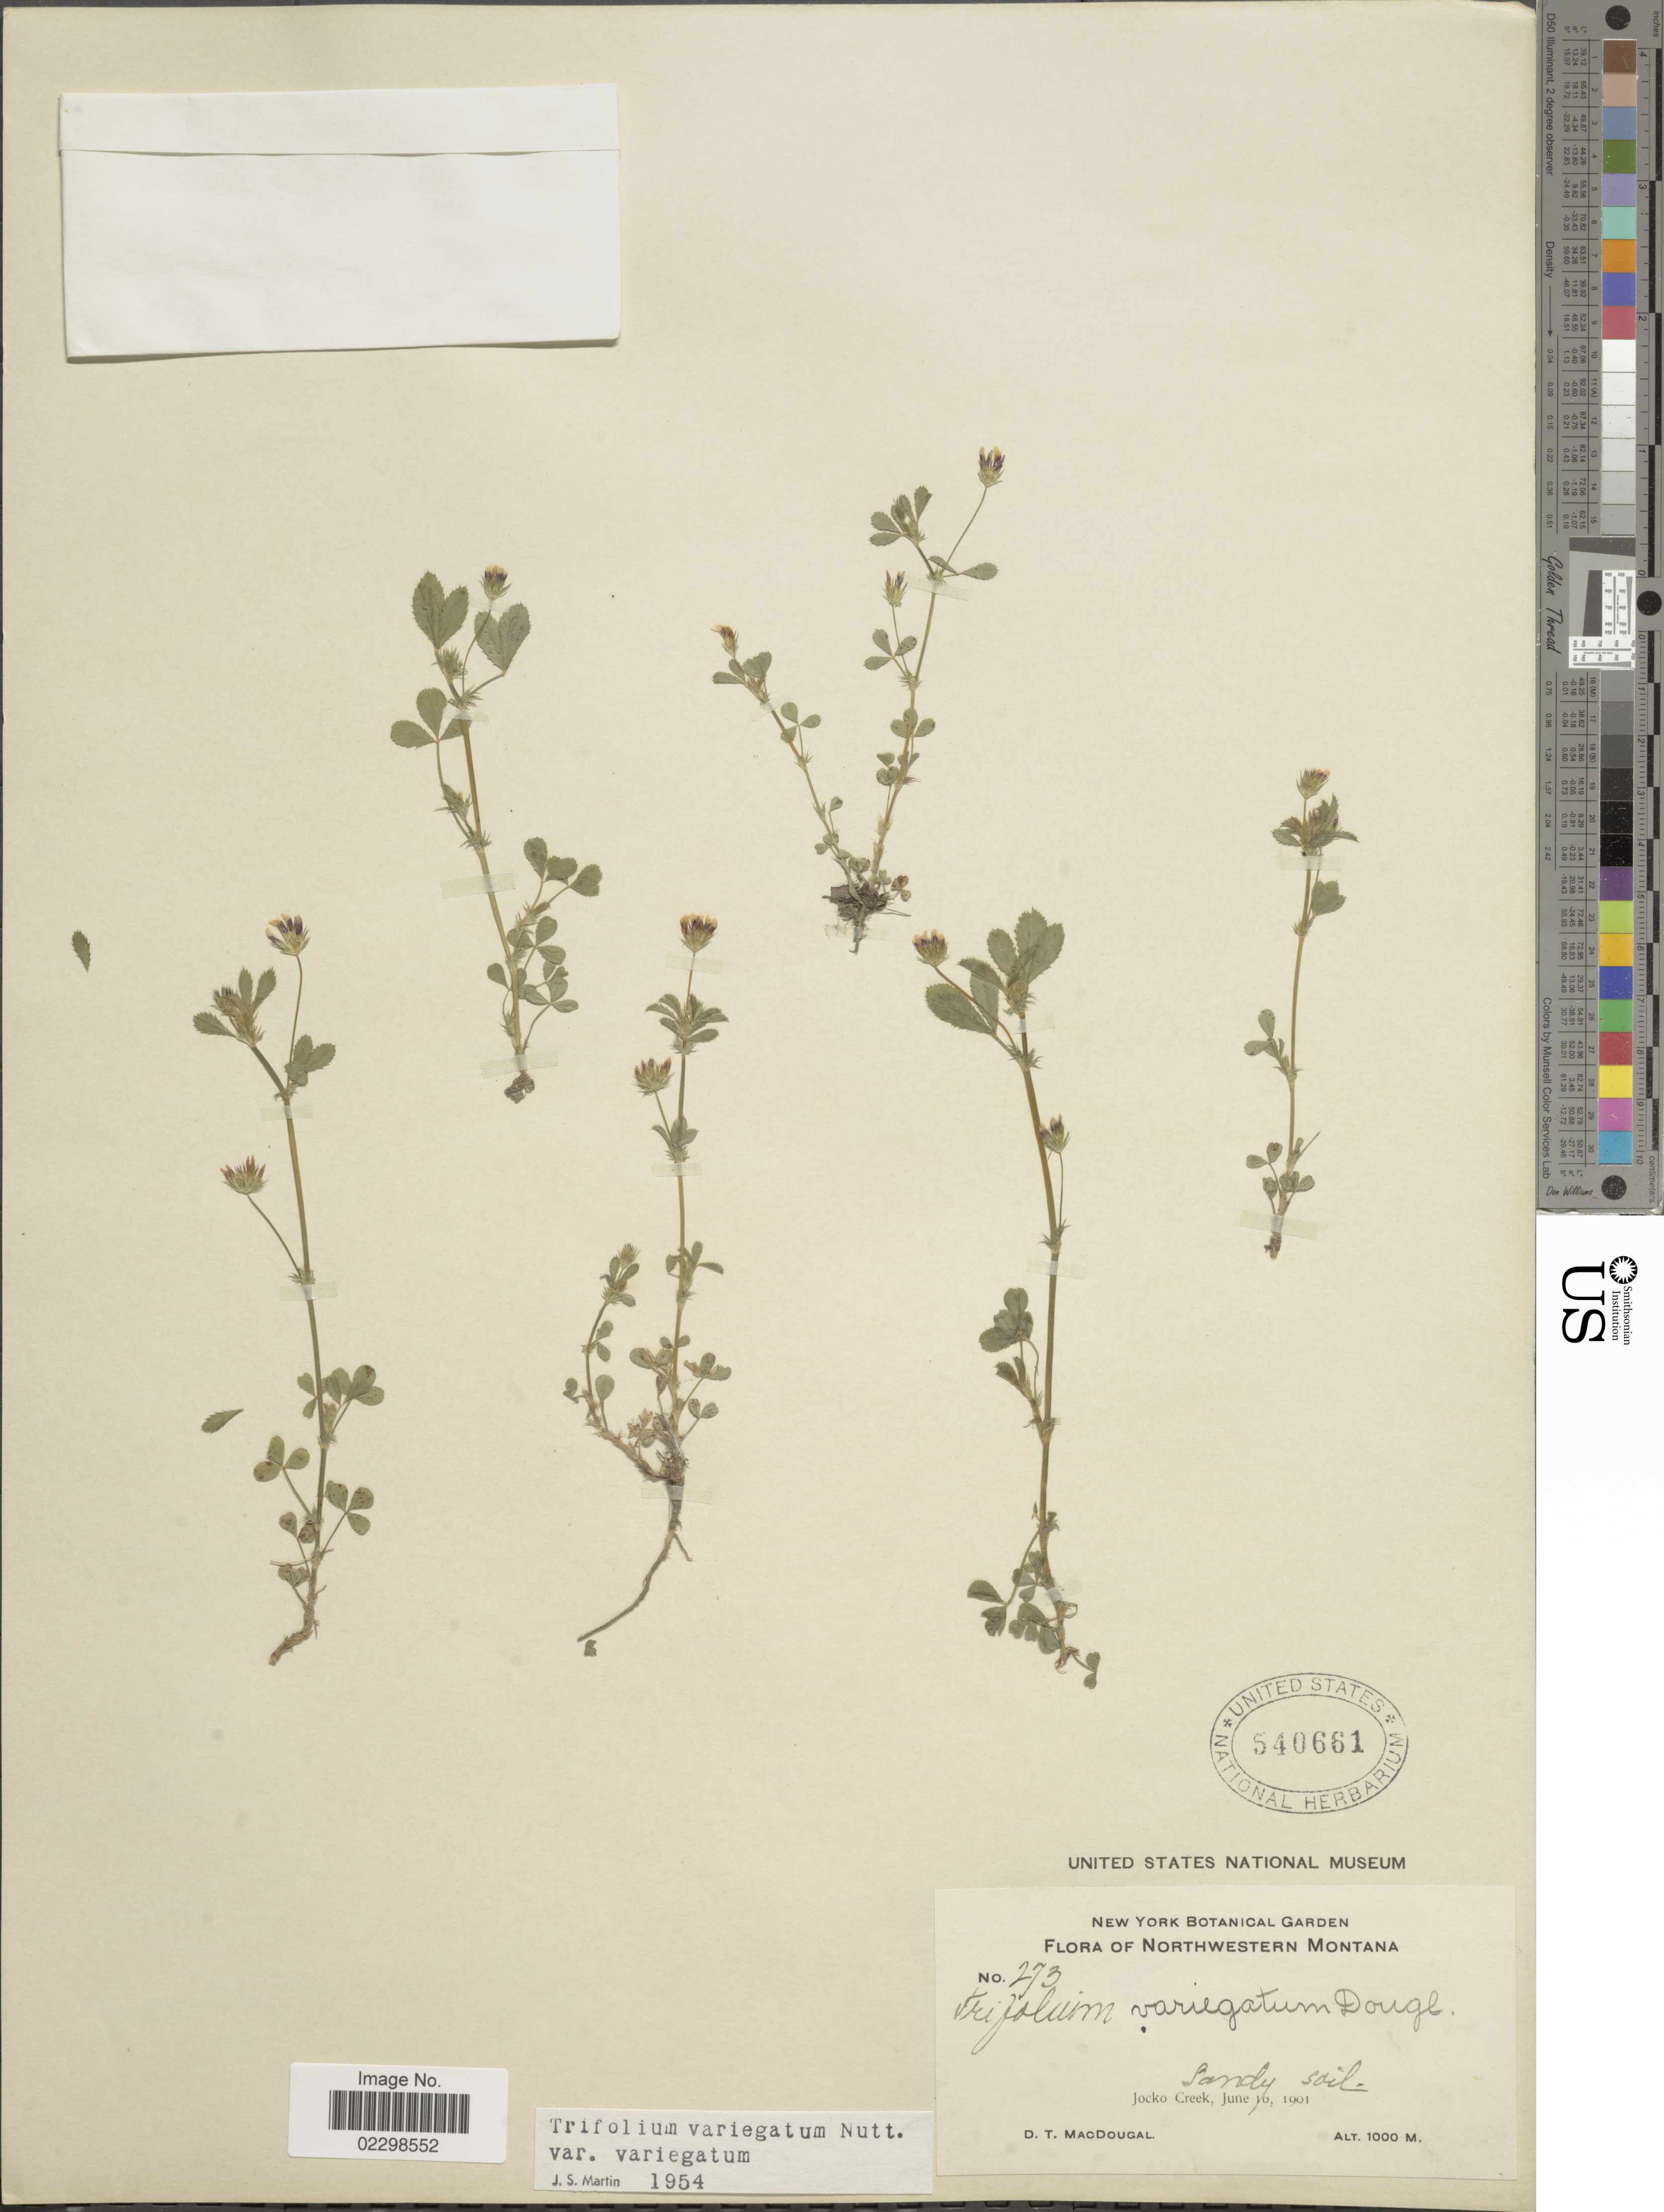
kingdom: Plantae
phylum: Tracheophyta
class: Magnoliopsida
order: Fabales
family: Fabaceae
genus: Trifolium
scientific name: Trifolium variegatum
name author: Nutt.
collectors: D. T. MacDougal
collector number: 273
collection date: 1901-06-10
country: United States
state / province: Montana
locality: Northwestern Montana, Jocko Creek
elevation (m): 1000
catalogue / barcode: US 540661